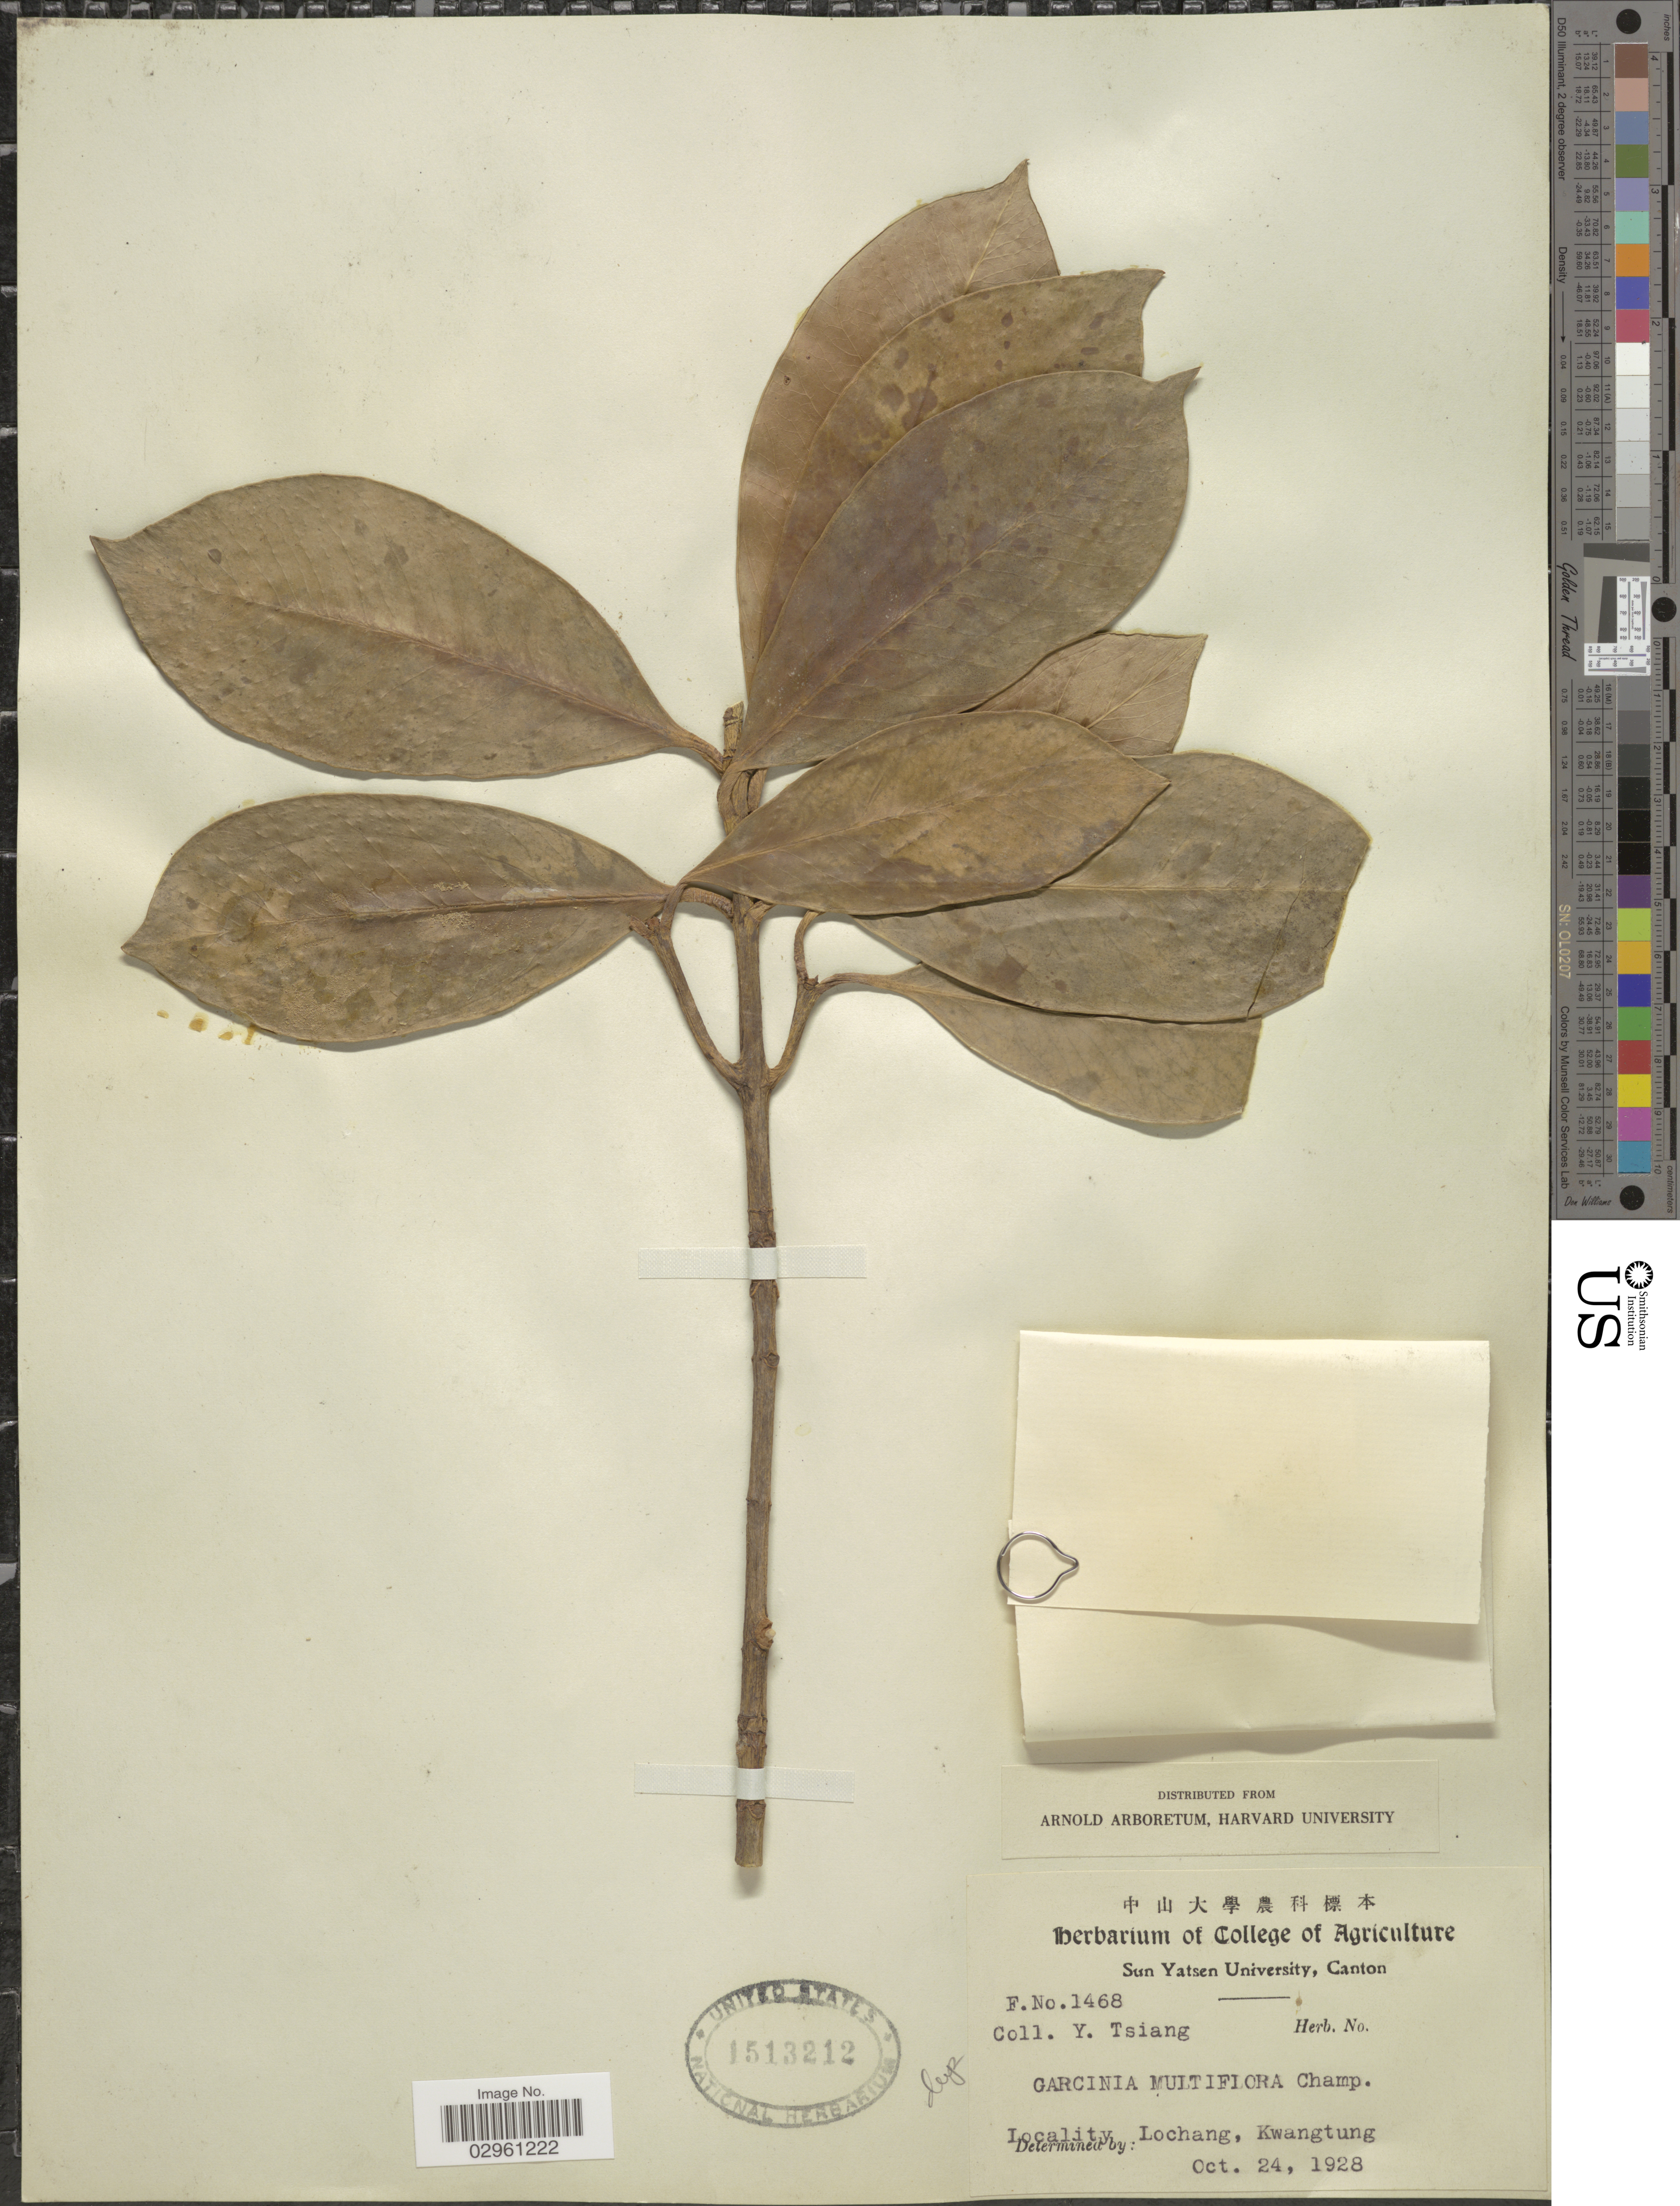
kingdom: Plantae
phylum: Tracheophyta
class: Magnoliopsida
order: Malpighiales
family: Clusiaceae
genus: Garcinia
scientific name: Garcinia multiflora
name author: Champ. ex Benth.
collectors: Y. Tsiang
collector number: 1468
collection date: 1928-10-24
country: China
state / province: Guangdong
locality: Lochang, Kwangtung.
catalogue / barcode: US 1513212